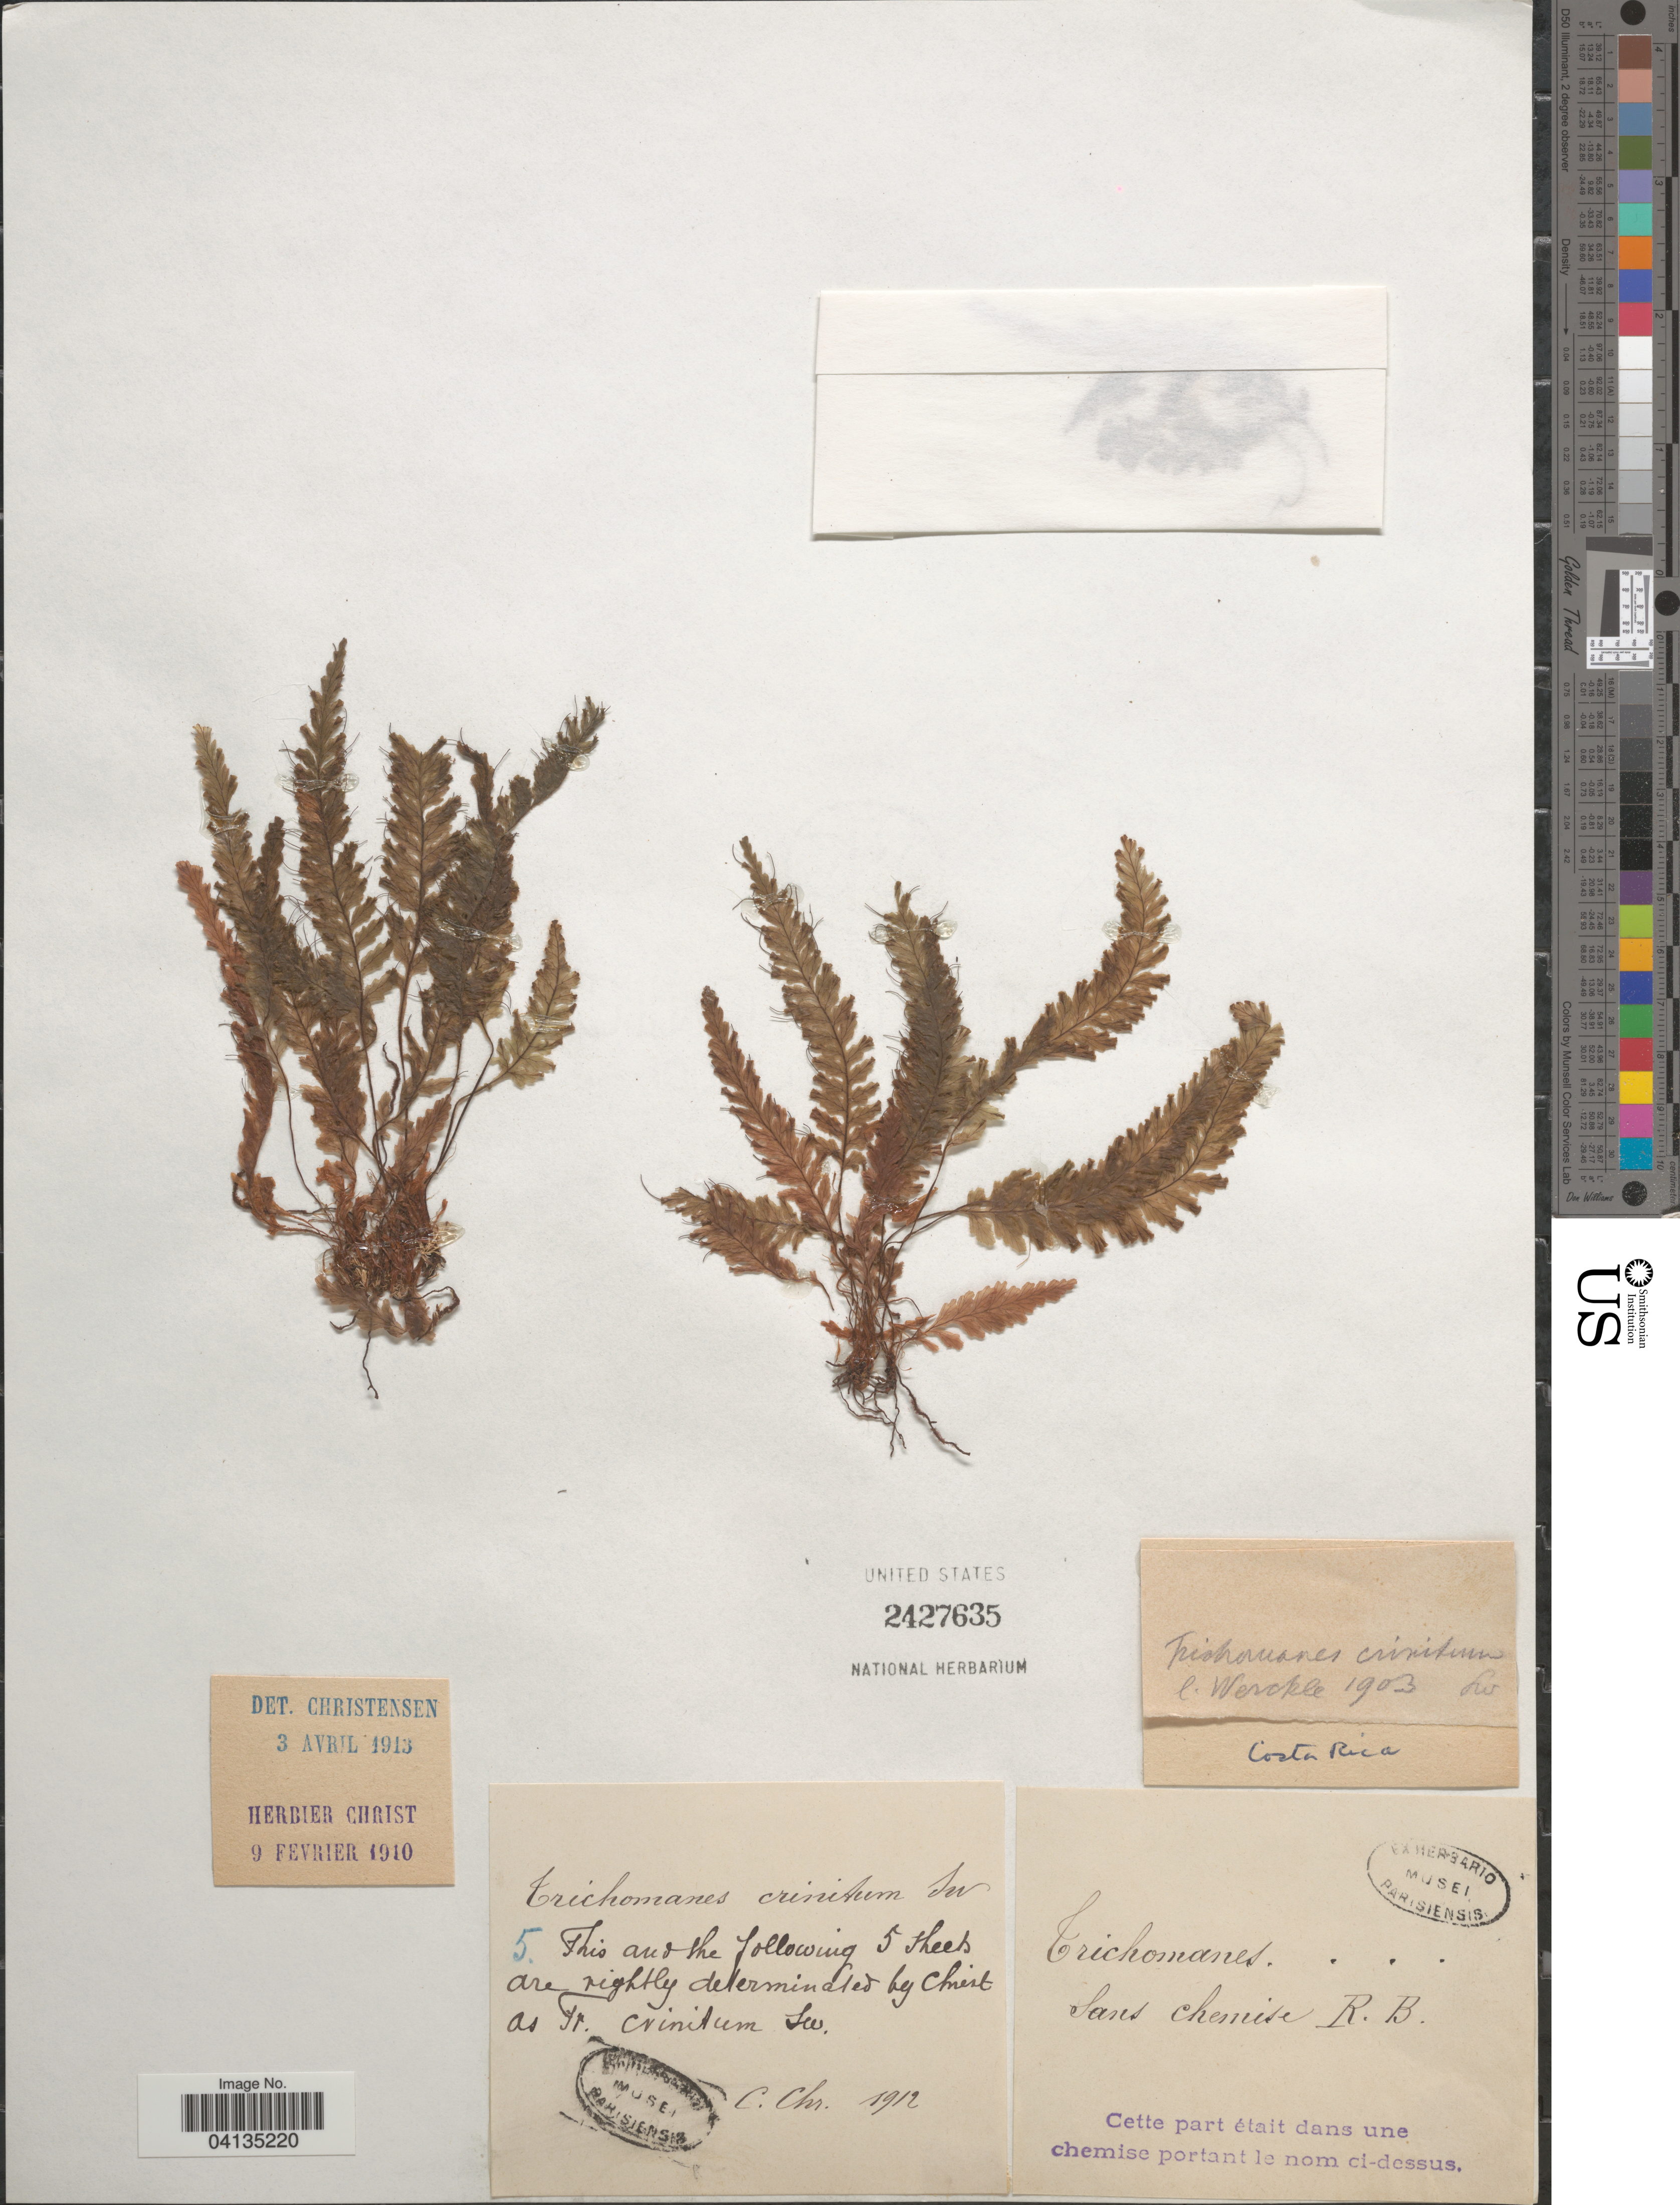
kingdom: Plantae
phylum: Tracheophyta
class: Polypodiopsida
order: Hymenophyllales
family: Hymenophyllaceae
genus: Trichomanes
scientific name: Trichomanes crinitum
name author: Sw.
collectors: Werckle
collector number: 5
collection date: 1903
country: Costa Rica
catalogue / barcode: US 2427635